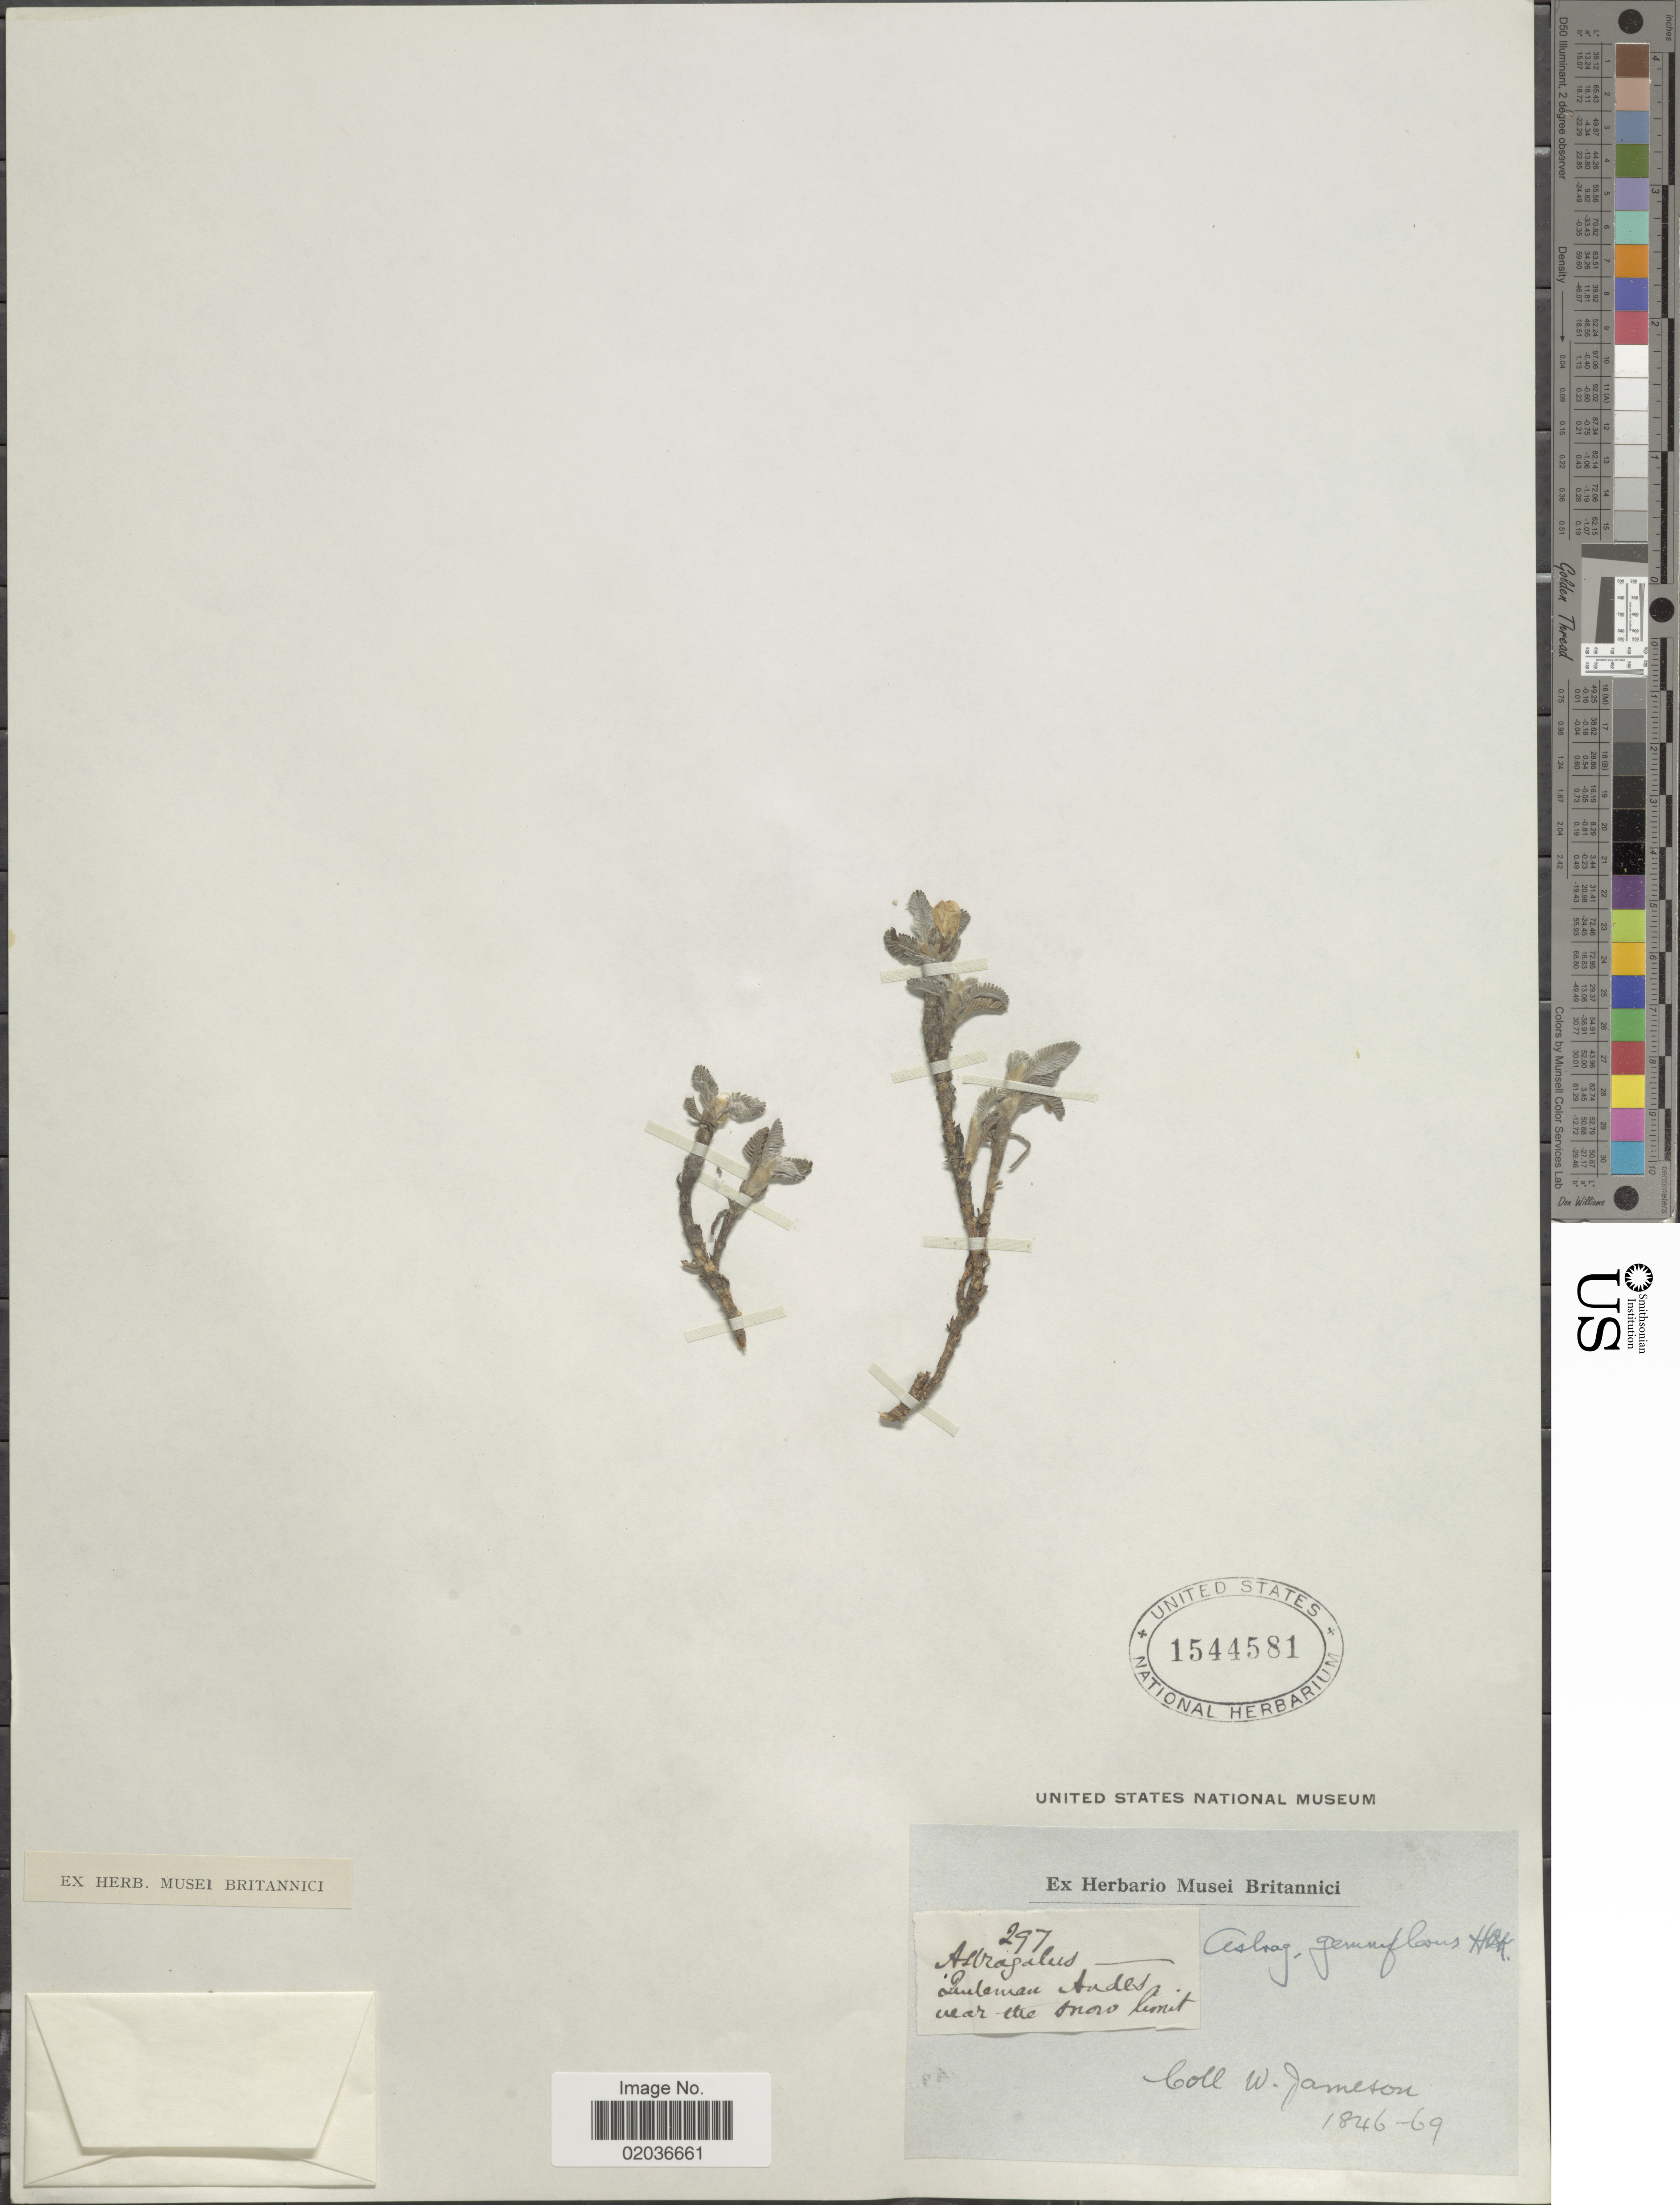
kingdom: Plantae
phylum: Tracheophyta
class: Magnoliopsida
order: Fabales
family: Fabaceae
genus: Astragalus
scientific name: Astragalus geminiflorus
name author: Bonpl.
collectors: W. Jameson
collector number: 297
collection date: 1846/1869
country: Ecuador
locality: Quitenian Andes near the Snow limit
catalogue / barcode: US 1544581